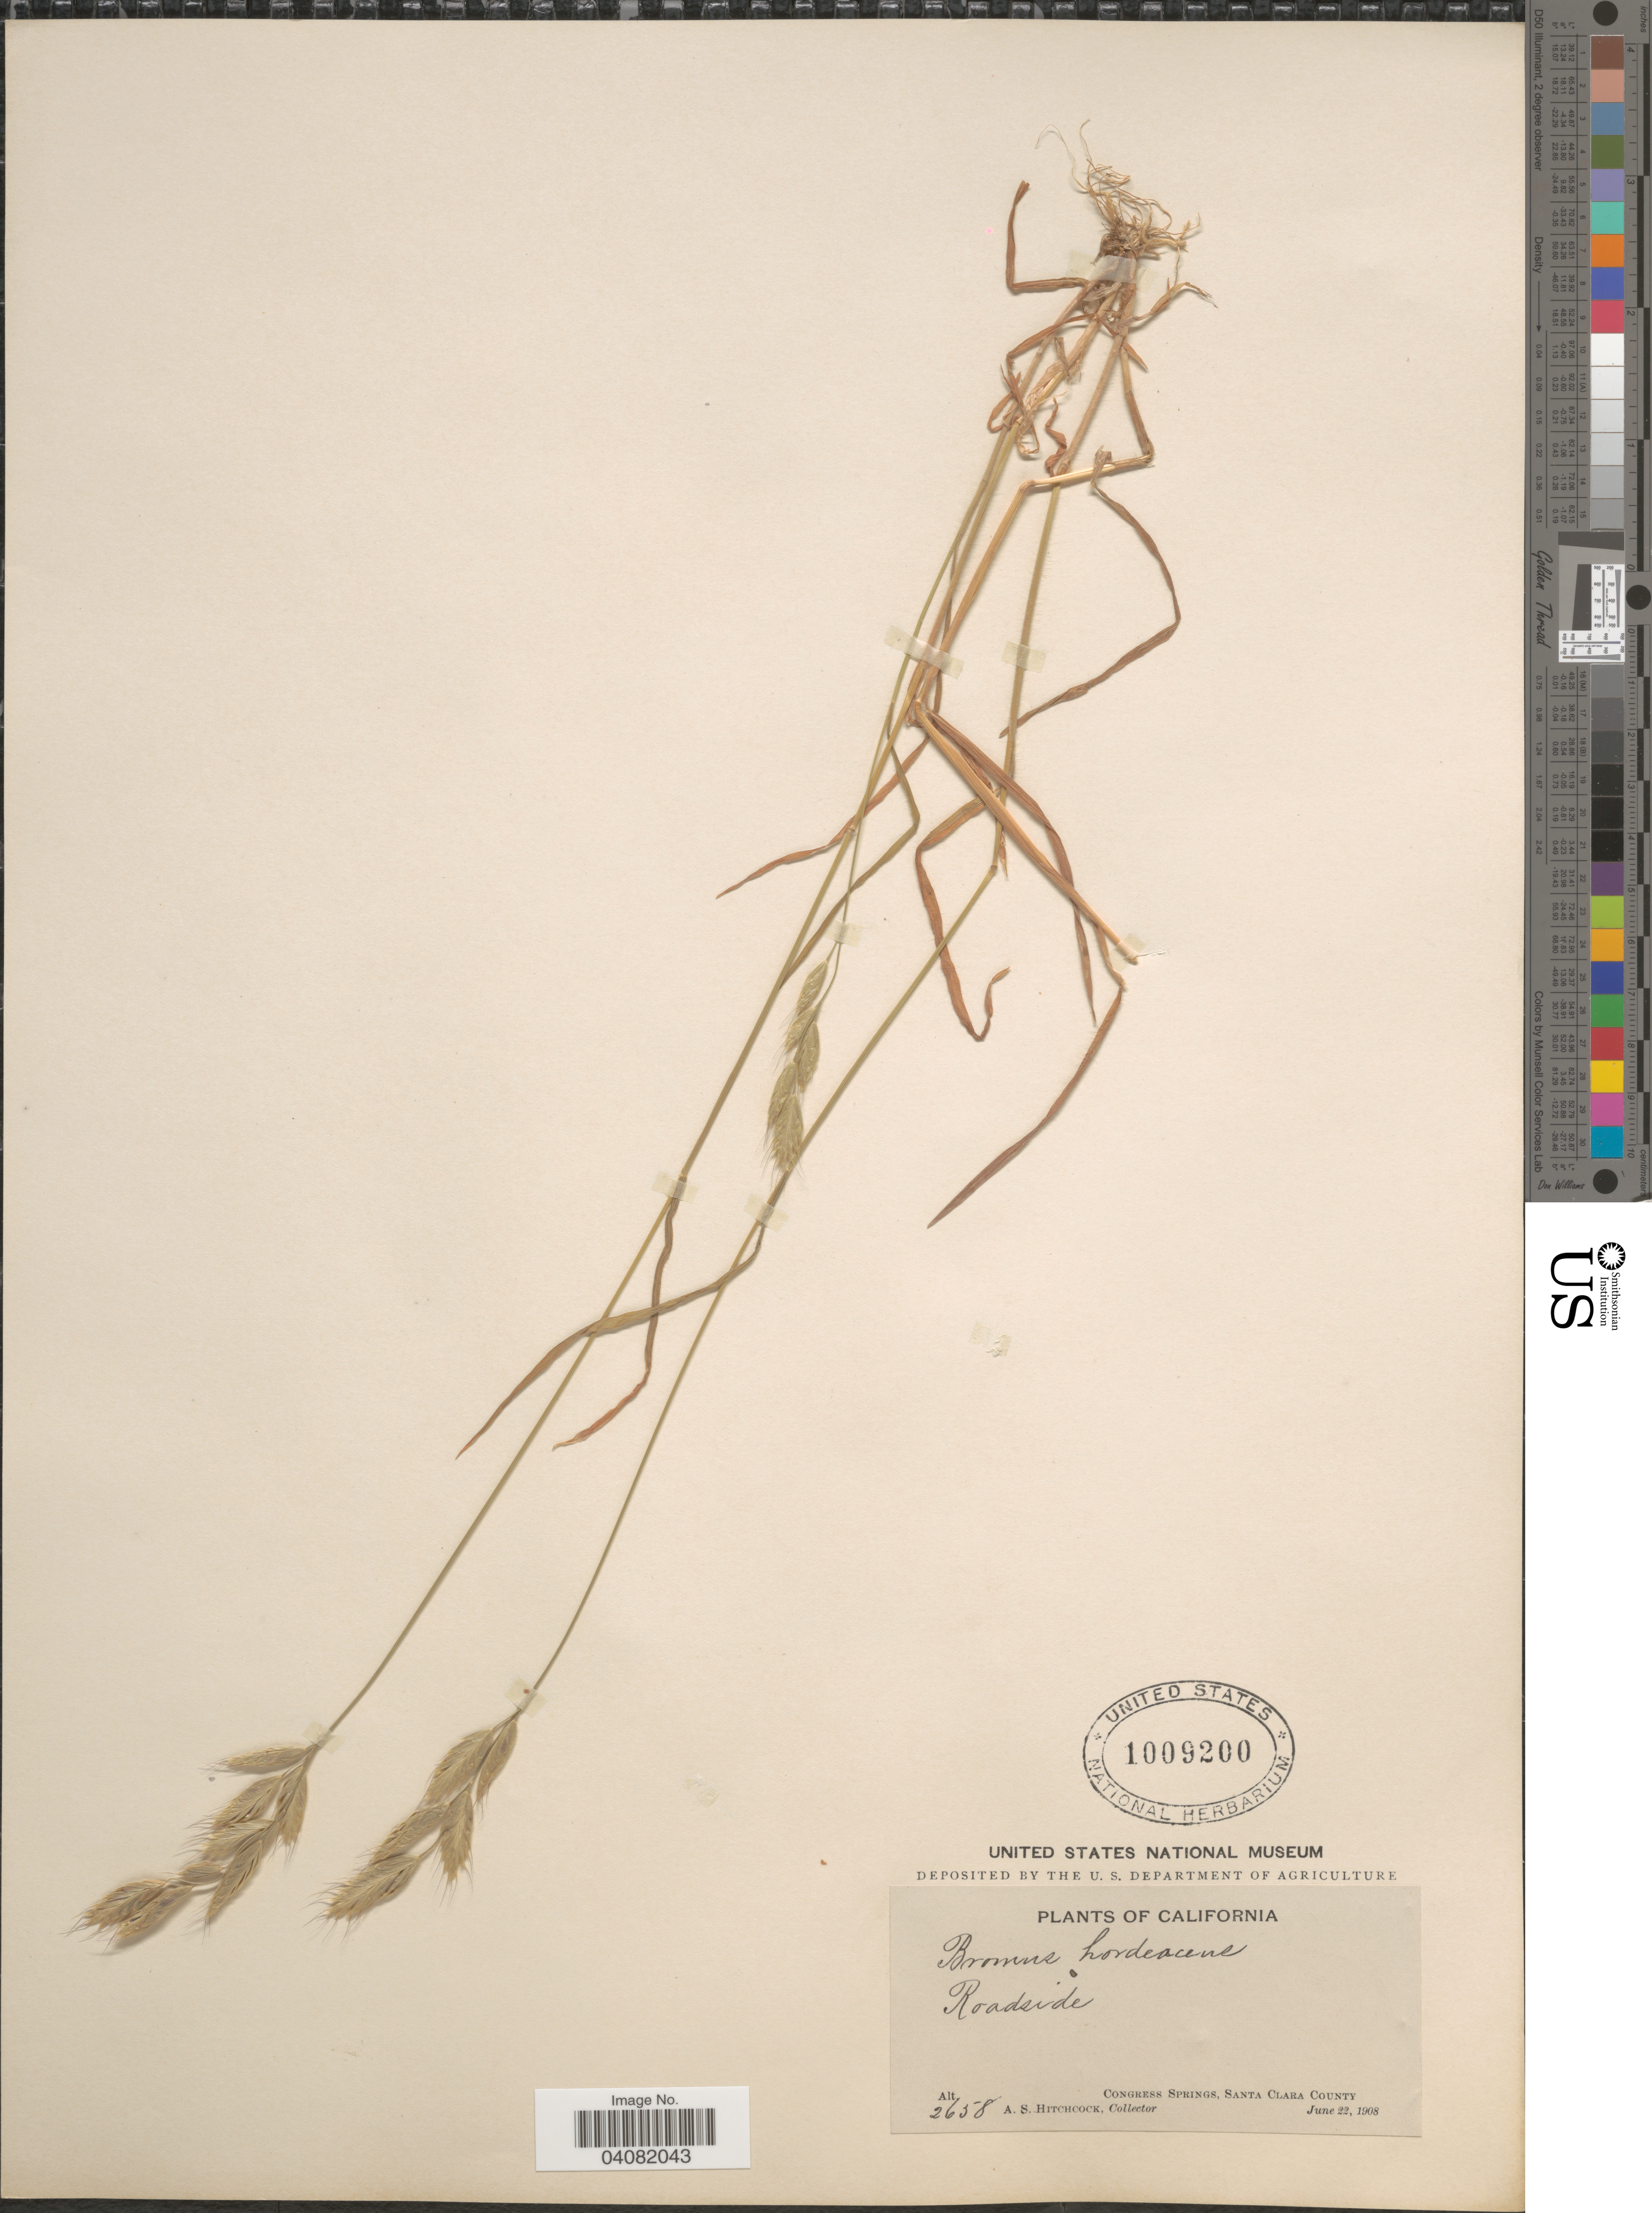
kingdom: Plantae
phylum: Tracheophyta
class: Liliopsida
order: Poales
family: Poaceae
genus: Bromus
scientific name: Bromus hordeaceus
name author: L.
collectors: A. S. Hitchcock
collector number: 2658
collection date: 1908-06-22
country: United States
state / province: California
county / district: Santa Clara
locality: Roadside. Congress Springs, Santa Clara County.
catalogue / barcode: US 1009200